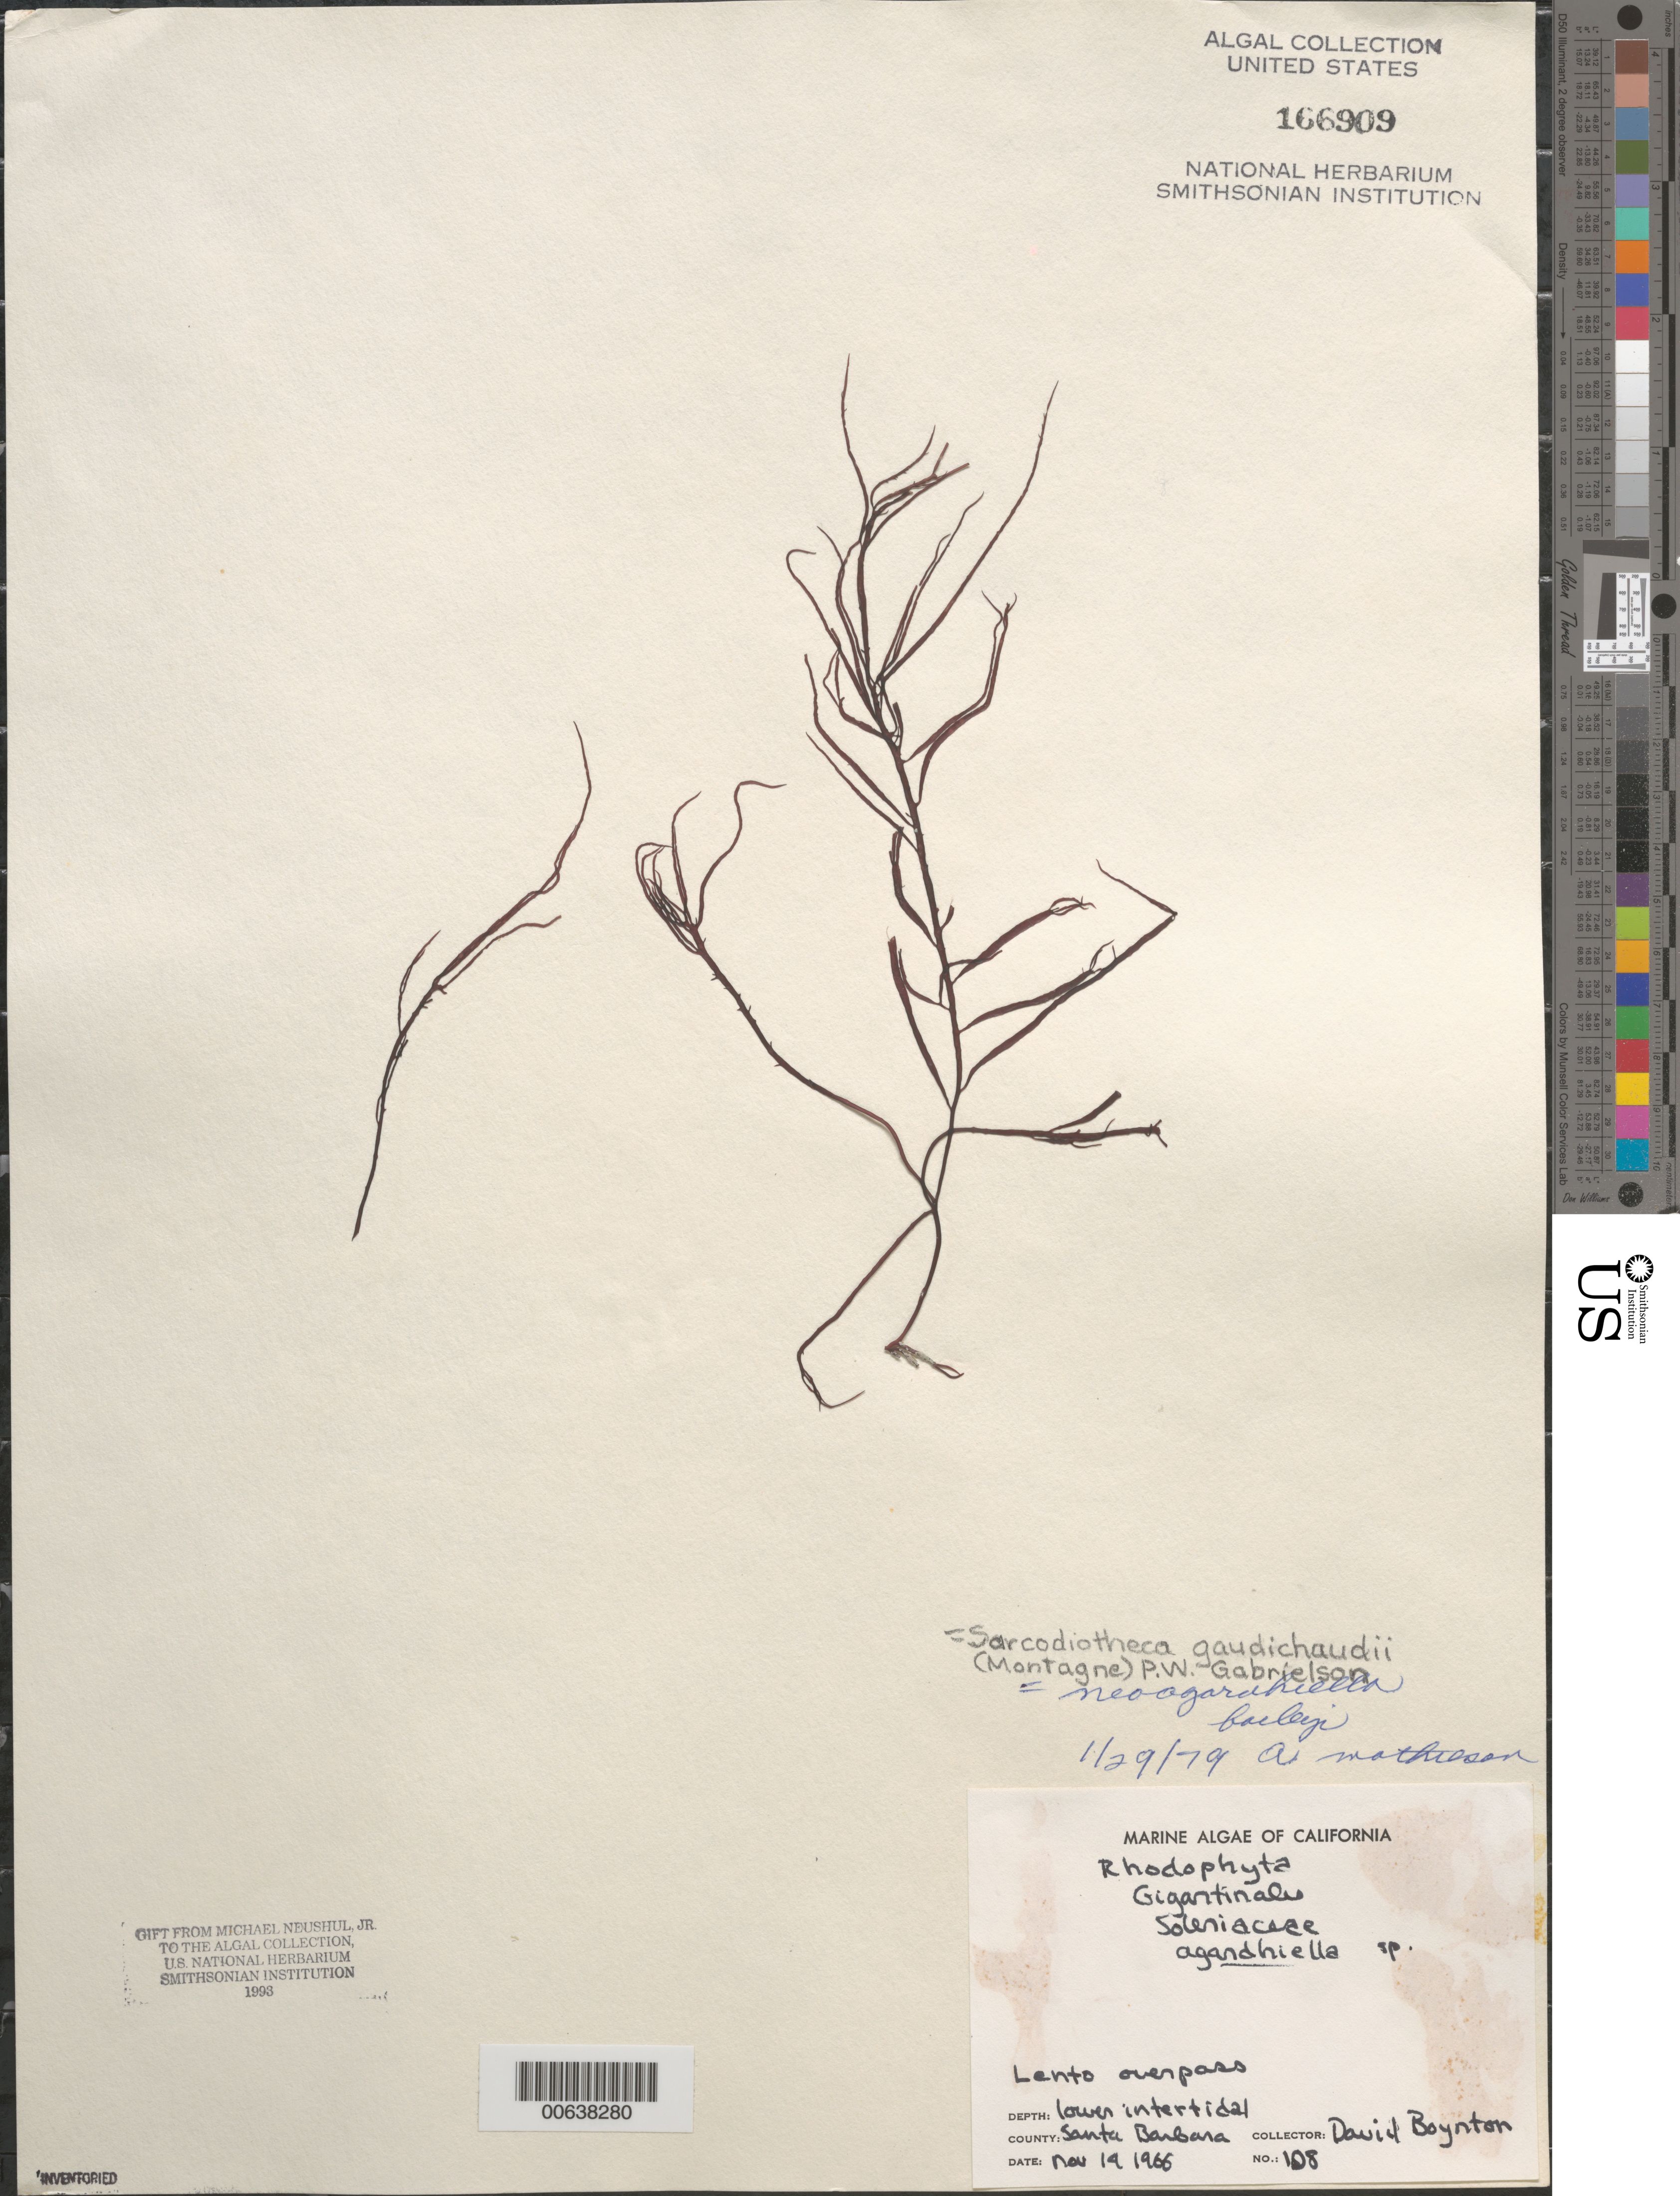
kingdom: Plantae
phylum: Rhodophyta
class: Florideophyceae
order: Gigartinales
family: Solieriaceae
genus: Sarcodiotheca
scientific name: Sarcodiotheca gaudichaudii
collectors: D. Boynton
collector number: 108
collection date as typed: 19 Nov 1966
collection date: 1966-11-19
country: United States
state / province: California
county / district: Santa Barbara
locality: Lento Overpass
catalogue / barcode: US 166909